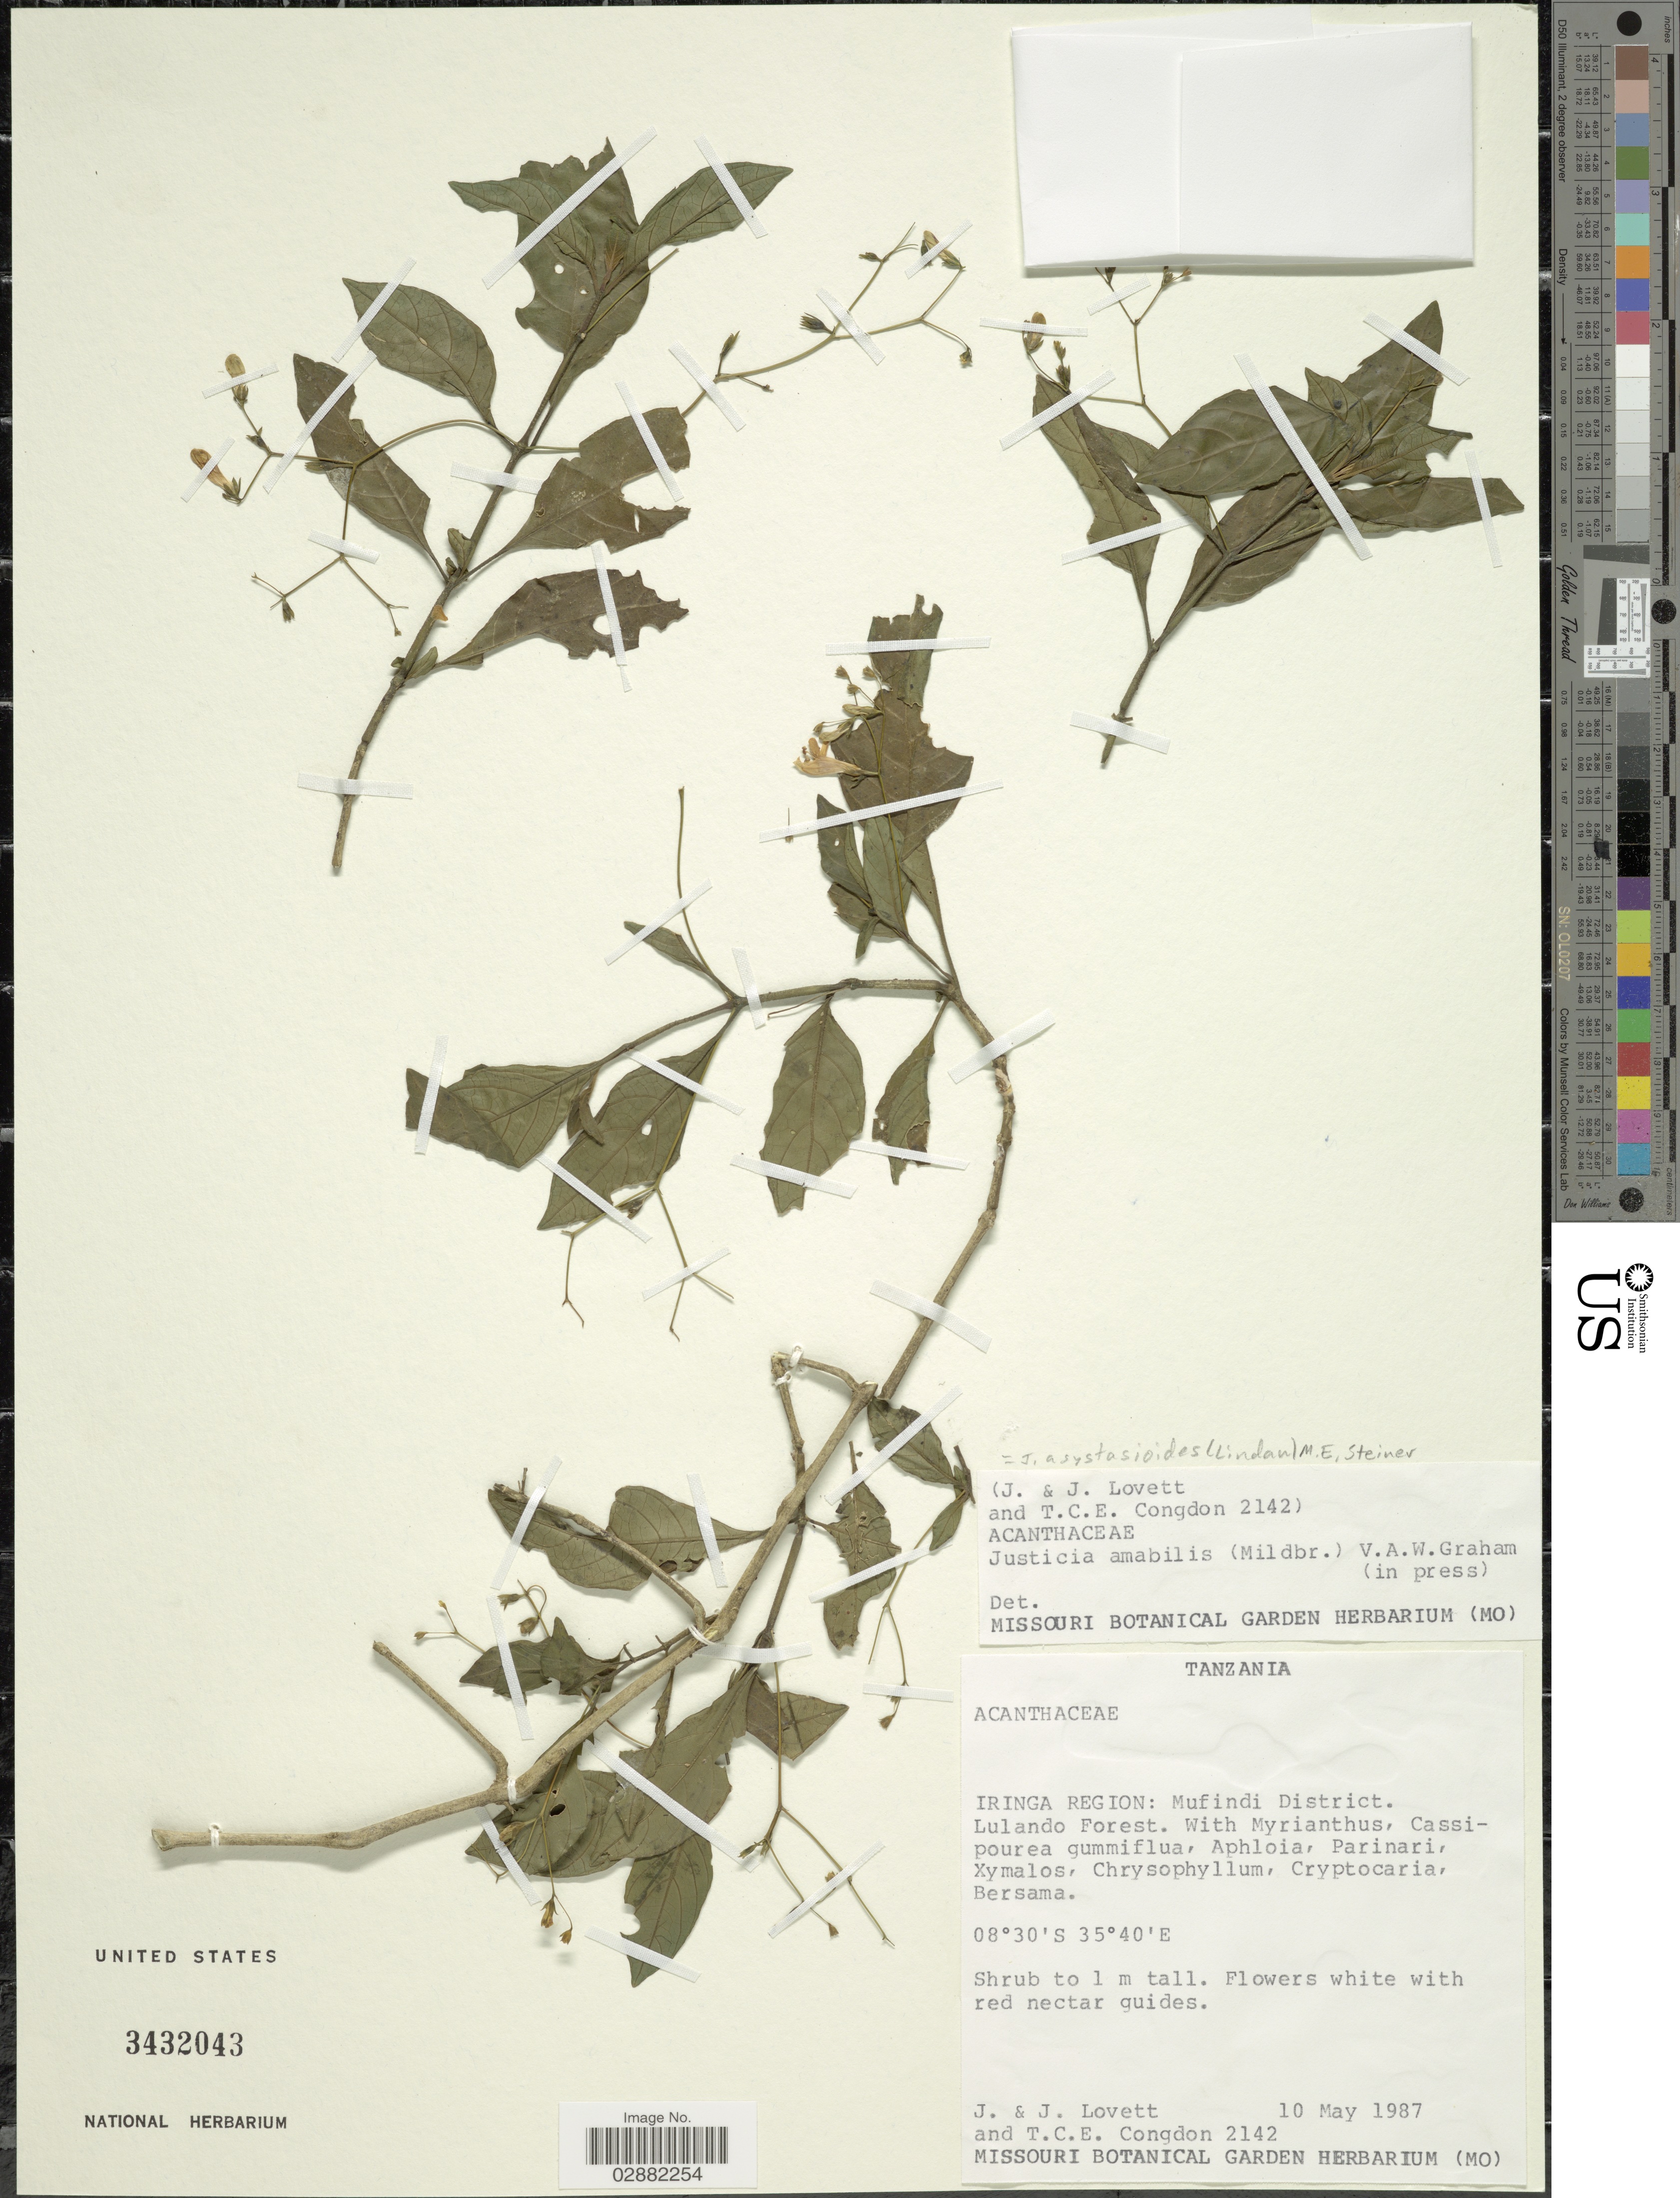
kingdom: Plantae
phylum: Tracheophyta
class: Magnoliopsida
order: Lamiales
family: Acanthaceae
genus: Justicia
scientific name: Justicia asystasioides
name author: (Lindau) M.E. Steiner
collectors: J. Lovett, J. Lovett & T. Congdon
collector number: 2142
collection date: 1987-05-10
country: Tanzania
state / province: Iringa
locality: Iringa Region: Mufindi District. Lulando Forest.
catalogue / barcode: US 3432043